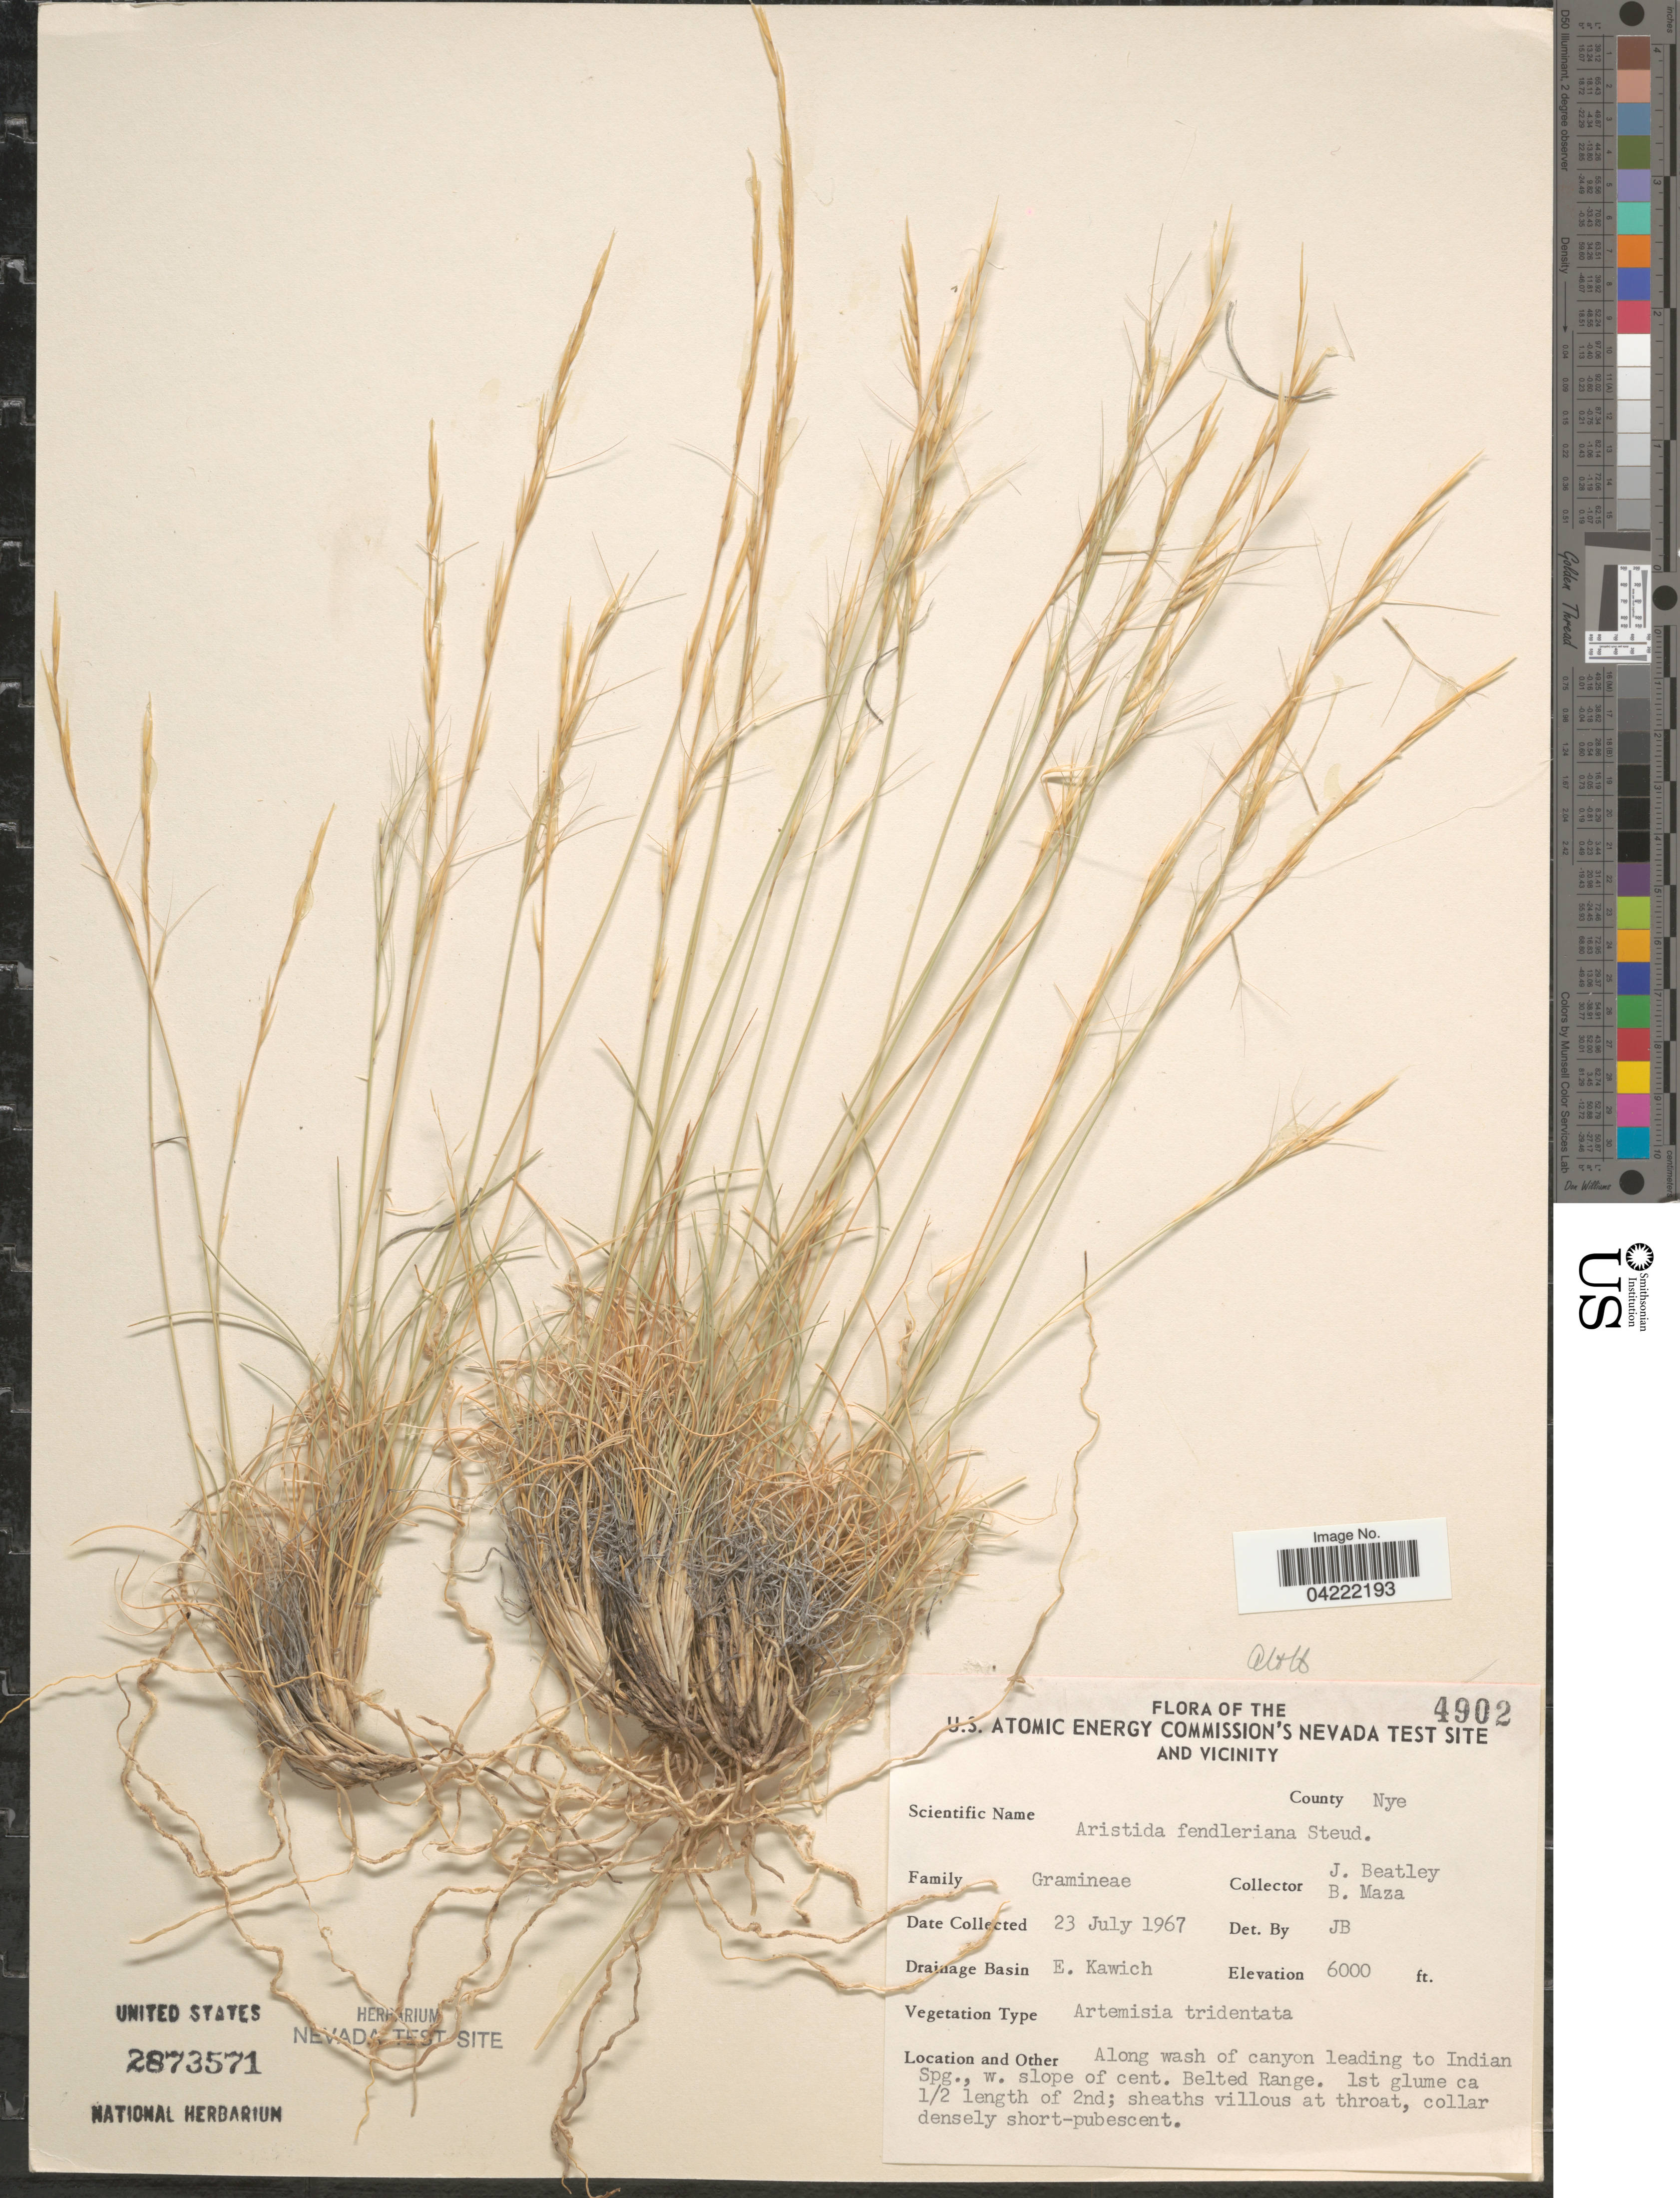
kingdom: Plantae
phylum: Tracheophyta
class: Liliopsida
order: Poales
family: Poaceae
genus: Aristida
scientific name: Aristida purpurea var. fendleriana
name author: (Steud.) Vasey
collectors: J. C. Beatley & B. Maza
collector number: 4902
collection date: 1967-07-23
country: United States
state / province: Nevada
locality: U.S. Atomic Energy Commission's Nevada Test Site And Vicinity. County Nye. Drainage Basin E. Kawich. Along wash of canyon leading to Indian Spg., w. slope of cent. Belted Range.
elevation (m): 1829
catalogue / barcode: US 2873571